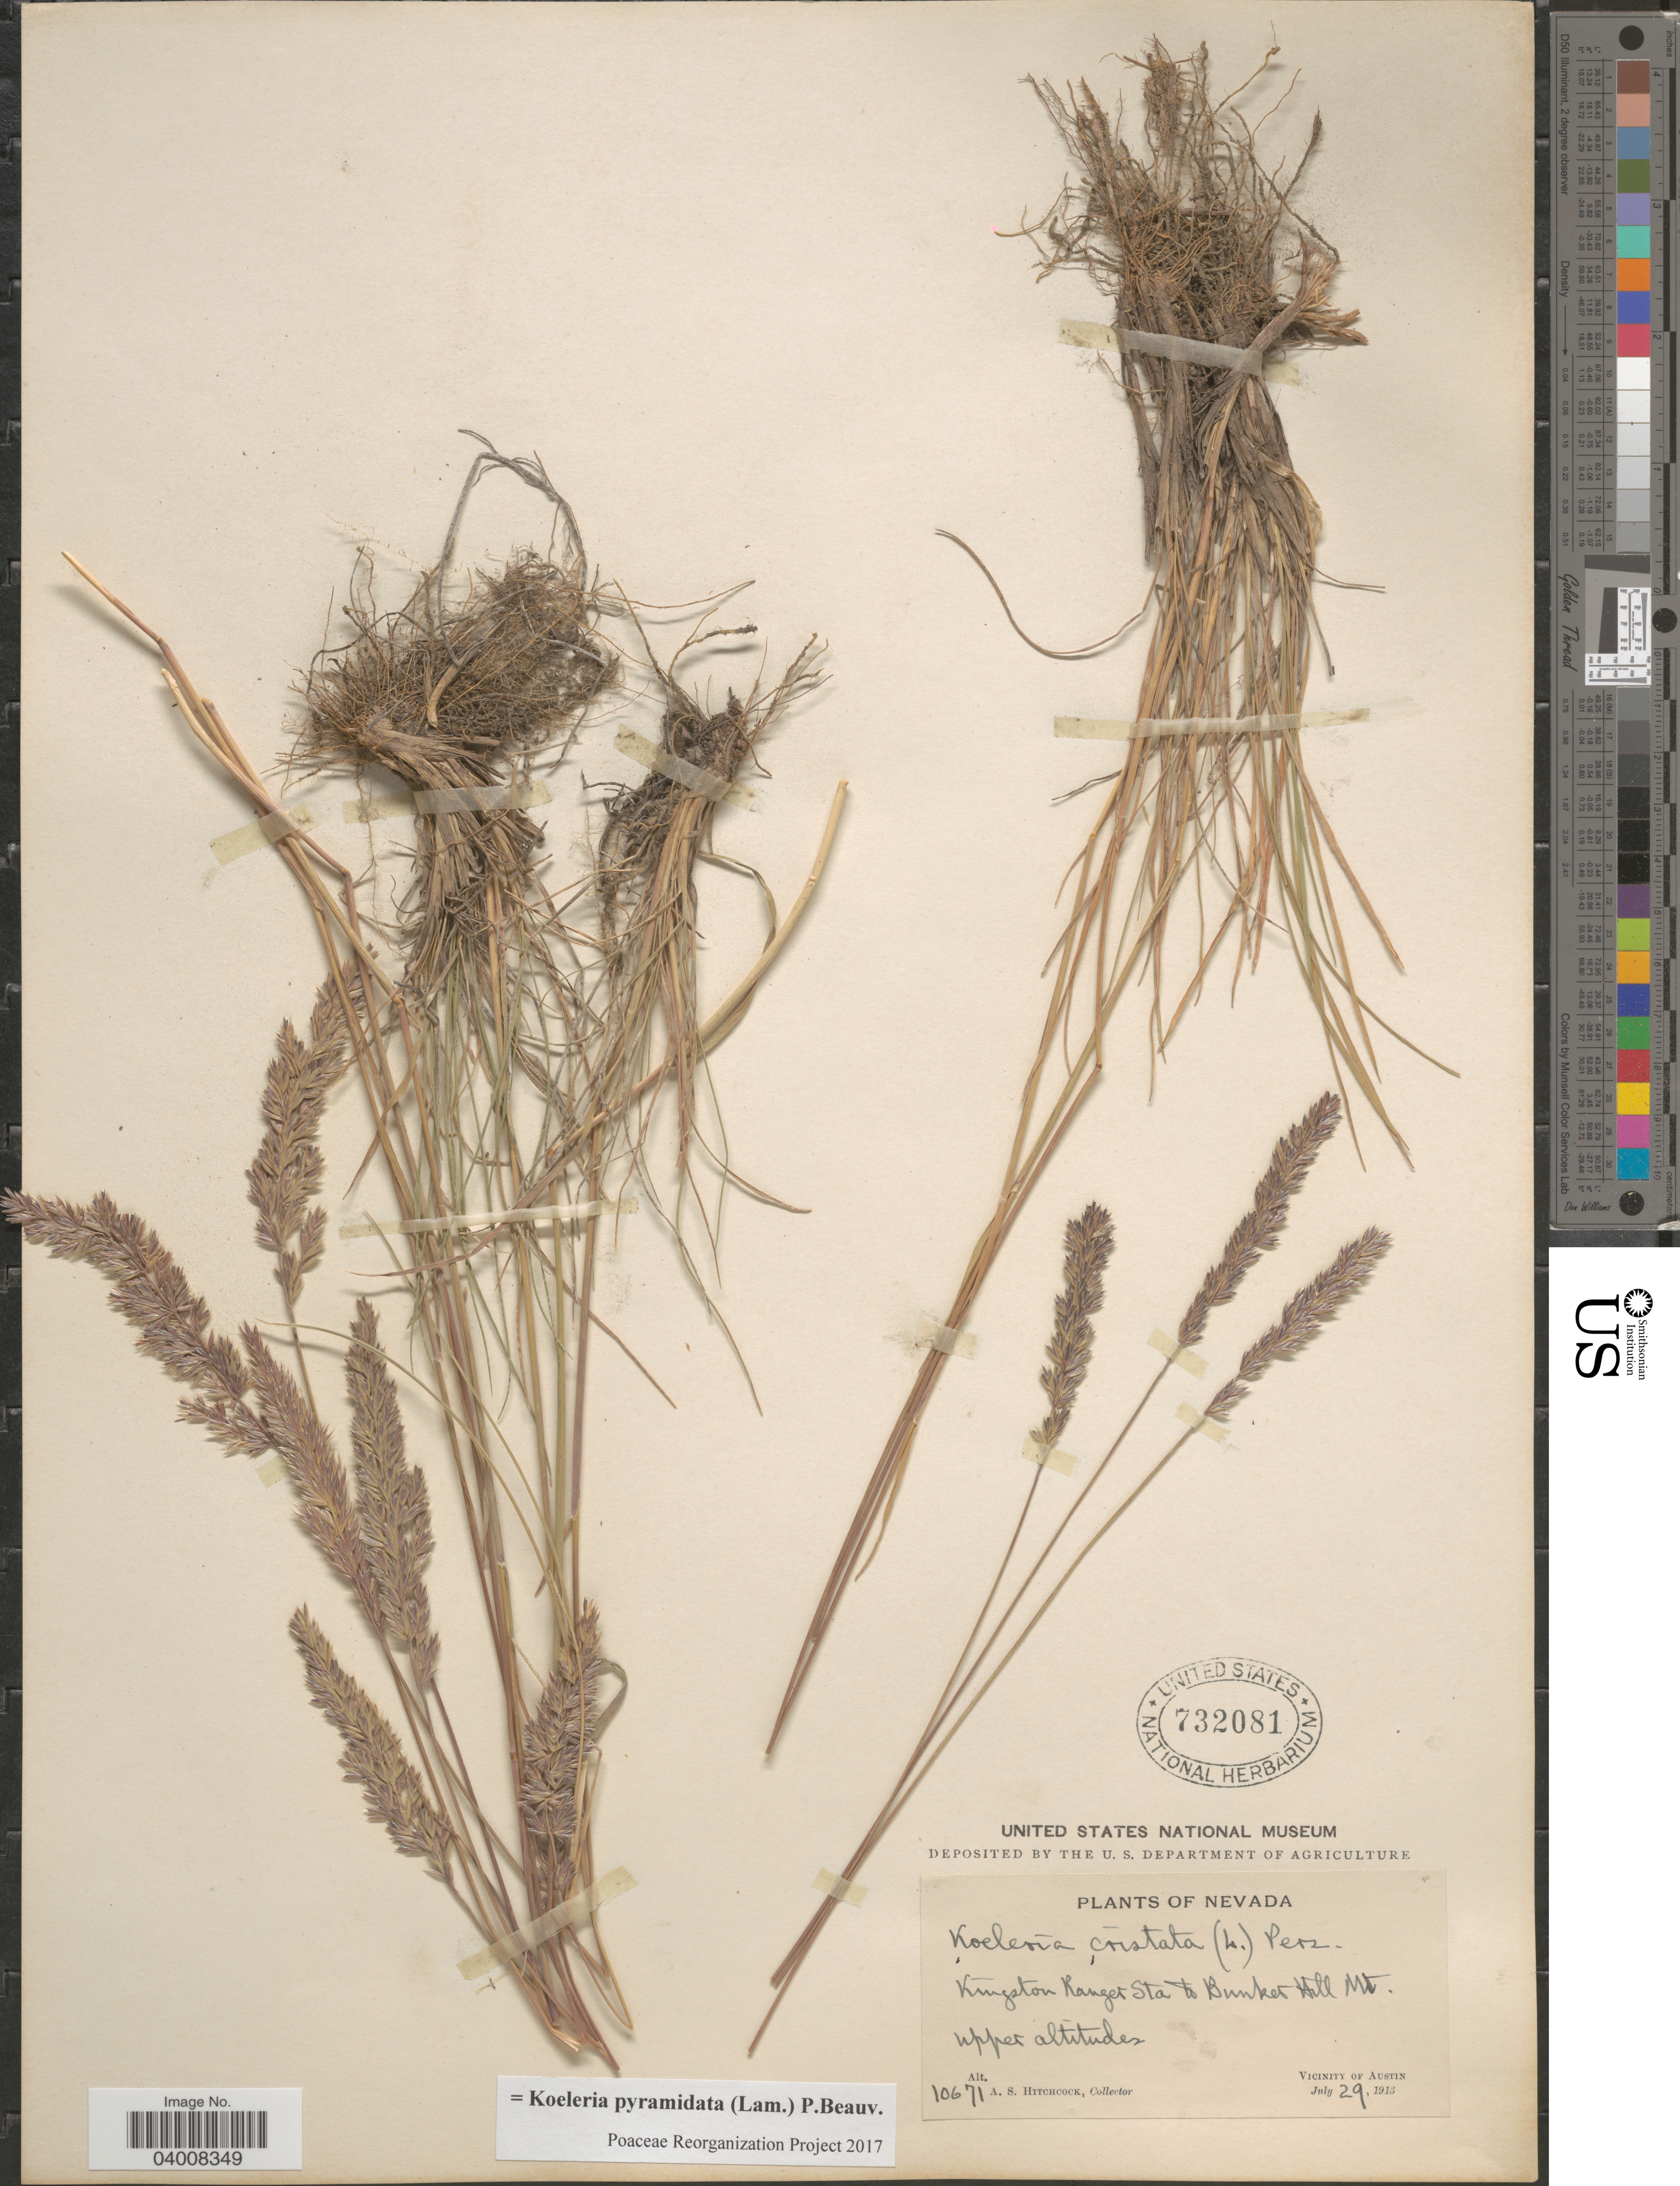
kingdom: Plantae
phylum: Tracheophyta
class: Liliopsida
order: Poales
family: Poaceae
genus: Koeleria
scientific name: Koeleria pyramidata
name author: (Lam.) P. Beauv.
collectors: A. S. Hitchcock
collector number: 10671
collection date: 1913-07-29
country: United States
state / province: Nevada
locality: Kingston Ranger Sta to Bunker Hill Mt. Upper altitudes. Vicinity of Austin.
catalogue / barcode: US 732081